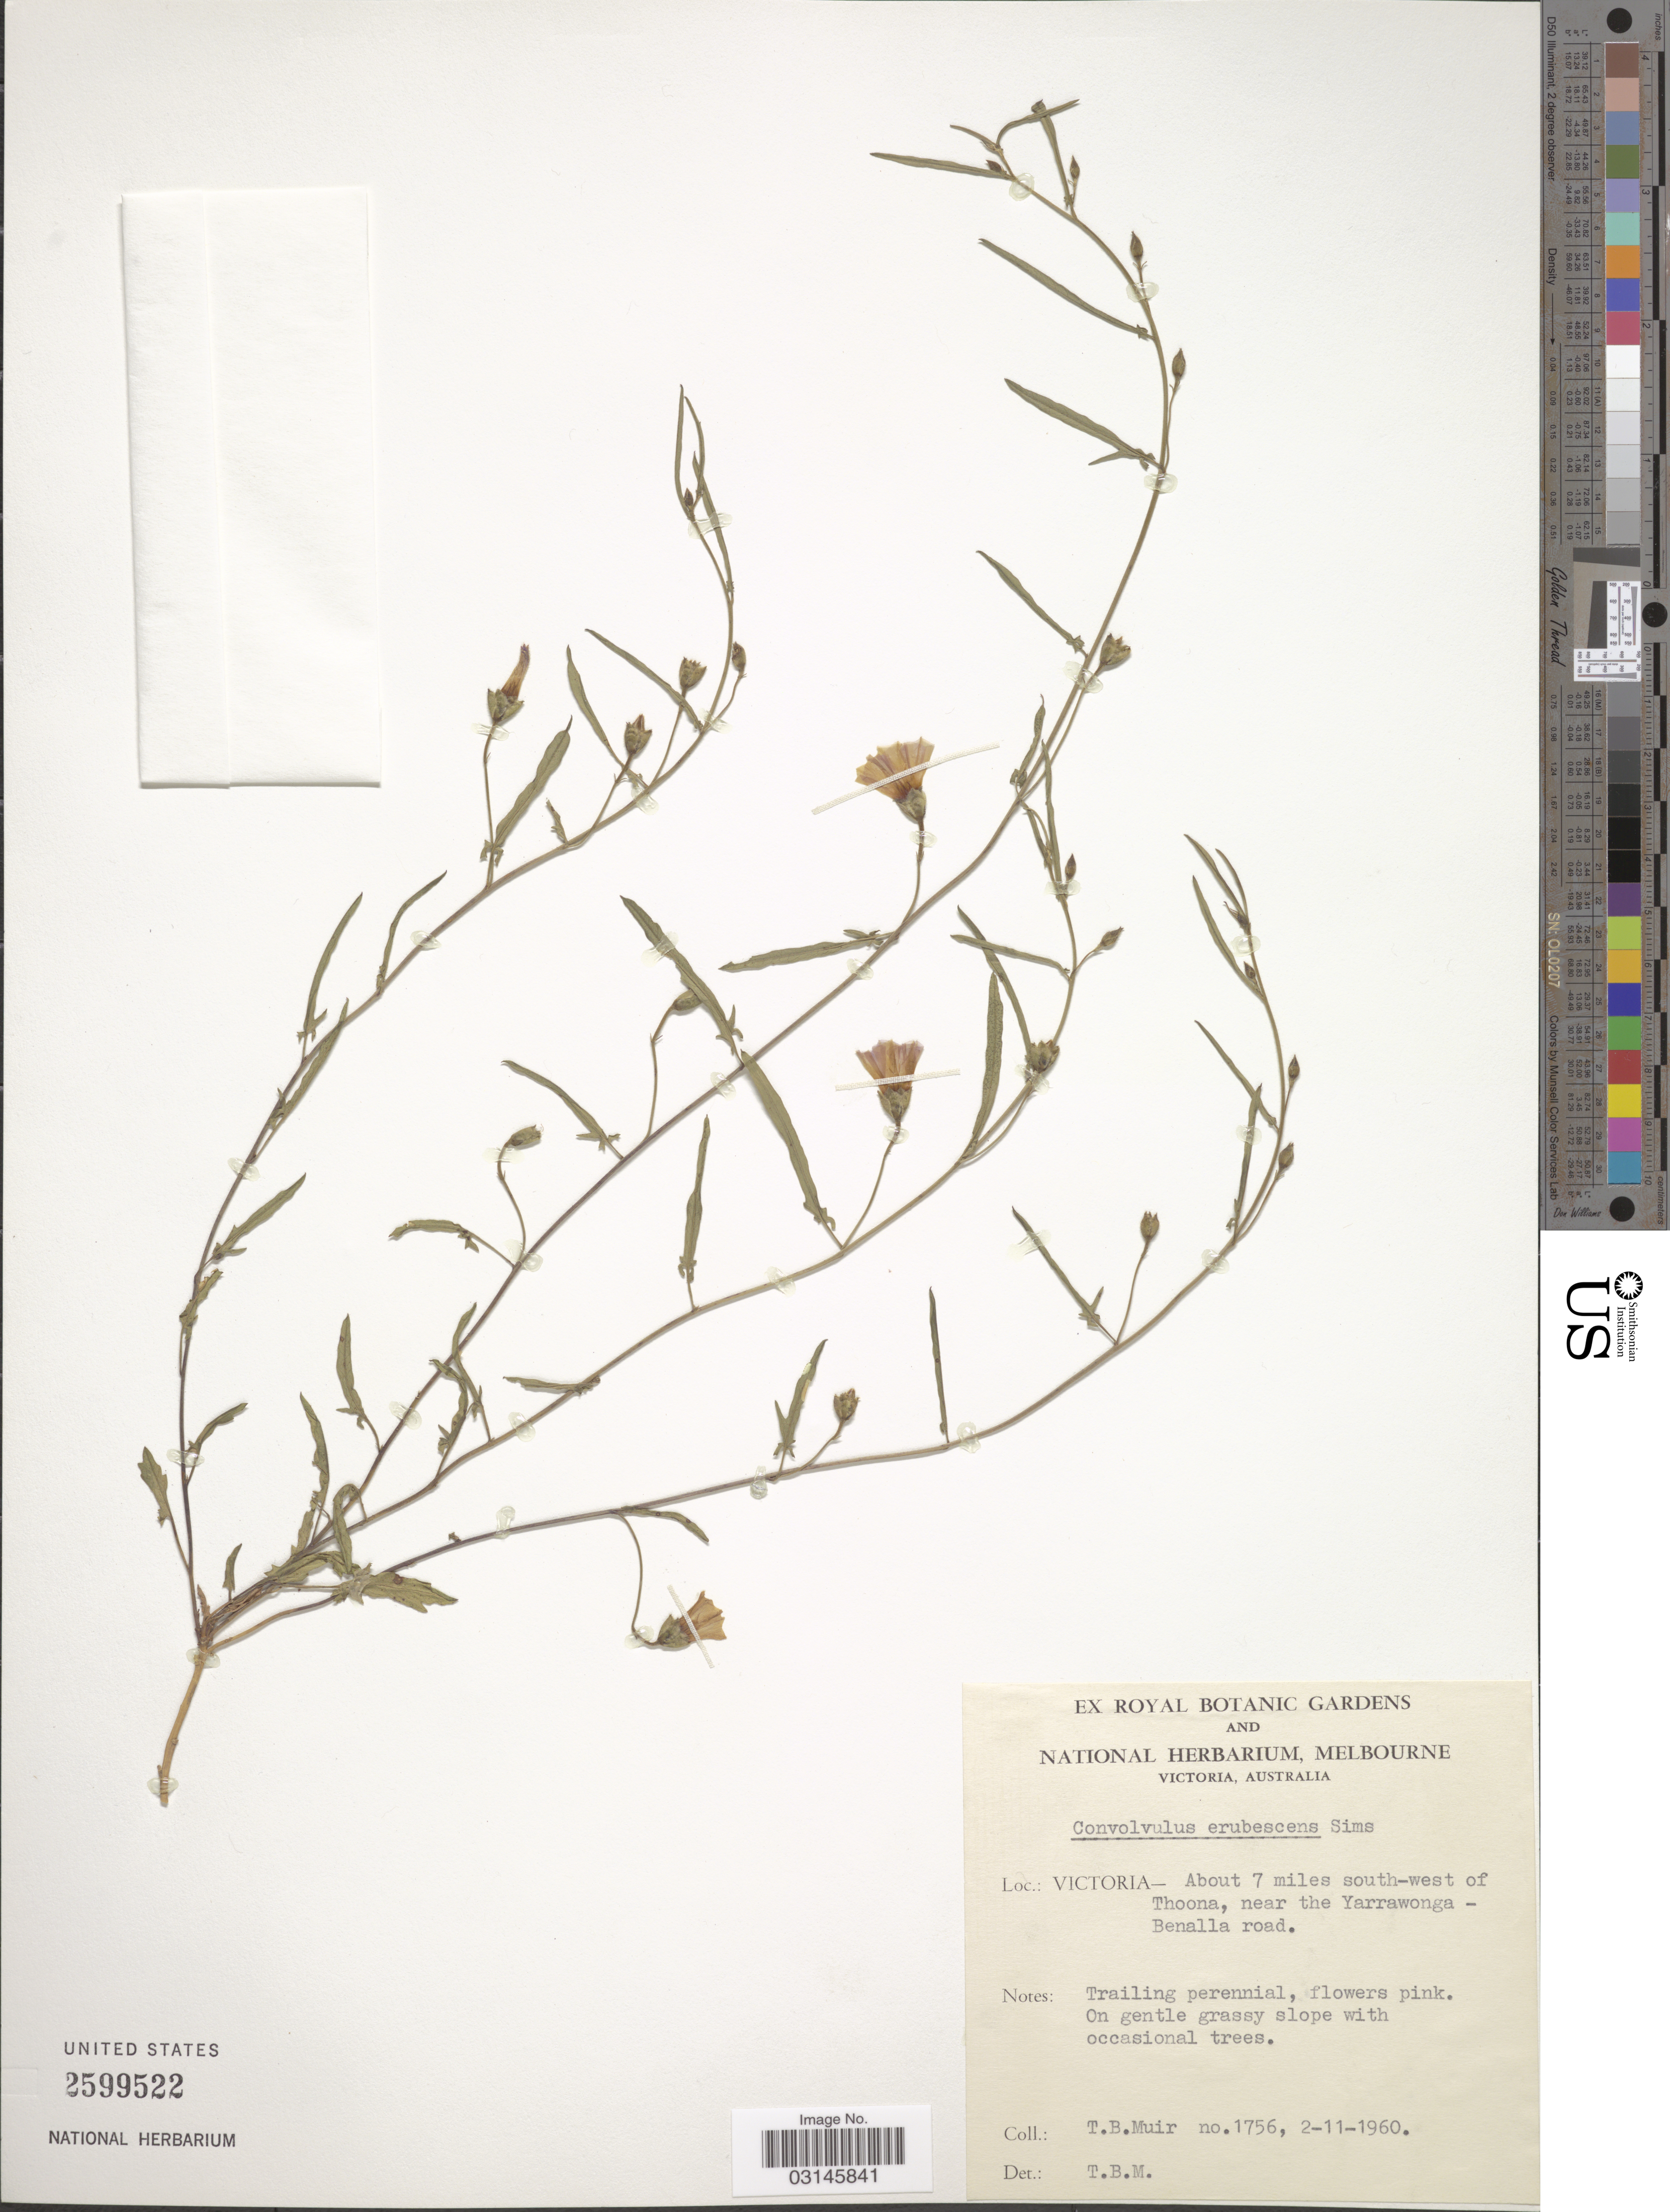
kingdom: Plantae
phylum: Tracheophyta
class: Magnoliopsida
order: Solanales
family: Convolvulaceae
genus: Convolvulus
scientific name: Convolvulus erubescens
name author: Sims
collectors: T. Muir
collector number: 1756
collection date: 1960-11-02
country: Australia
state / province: Victoria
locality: Victoria - About 7 miles south-west of Thoona, near the Yarrawonga - Benalla road.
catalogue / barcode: US 2595522